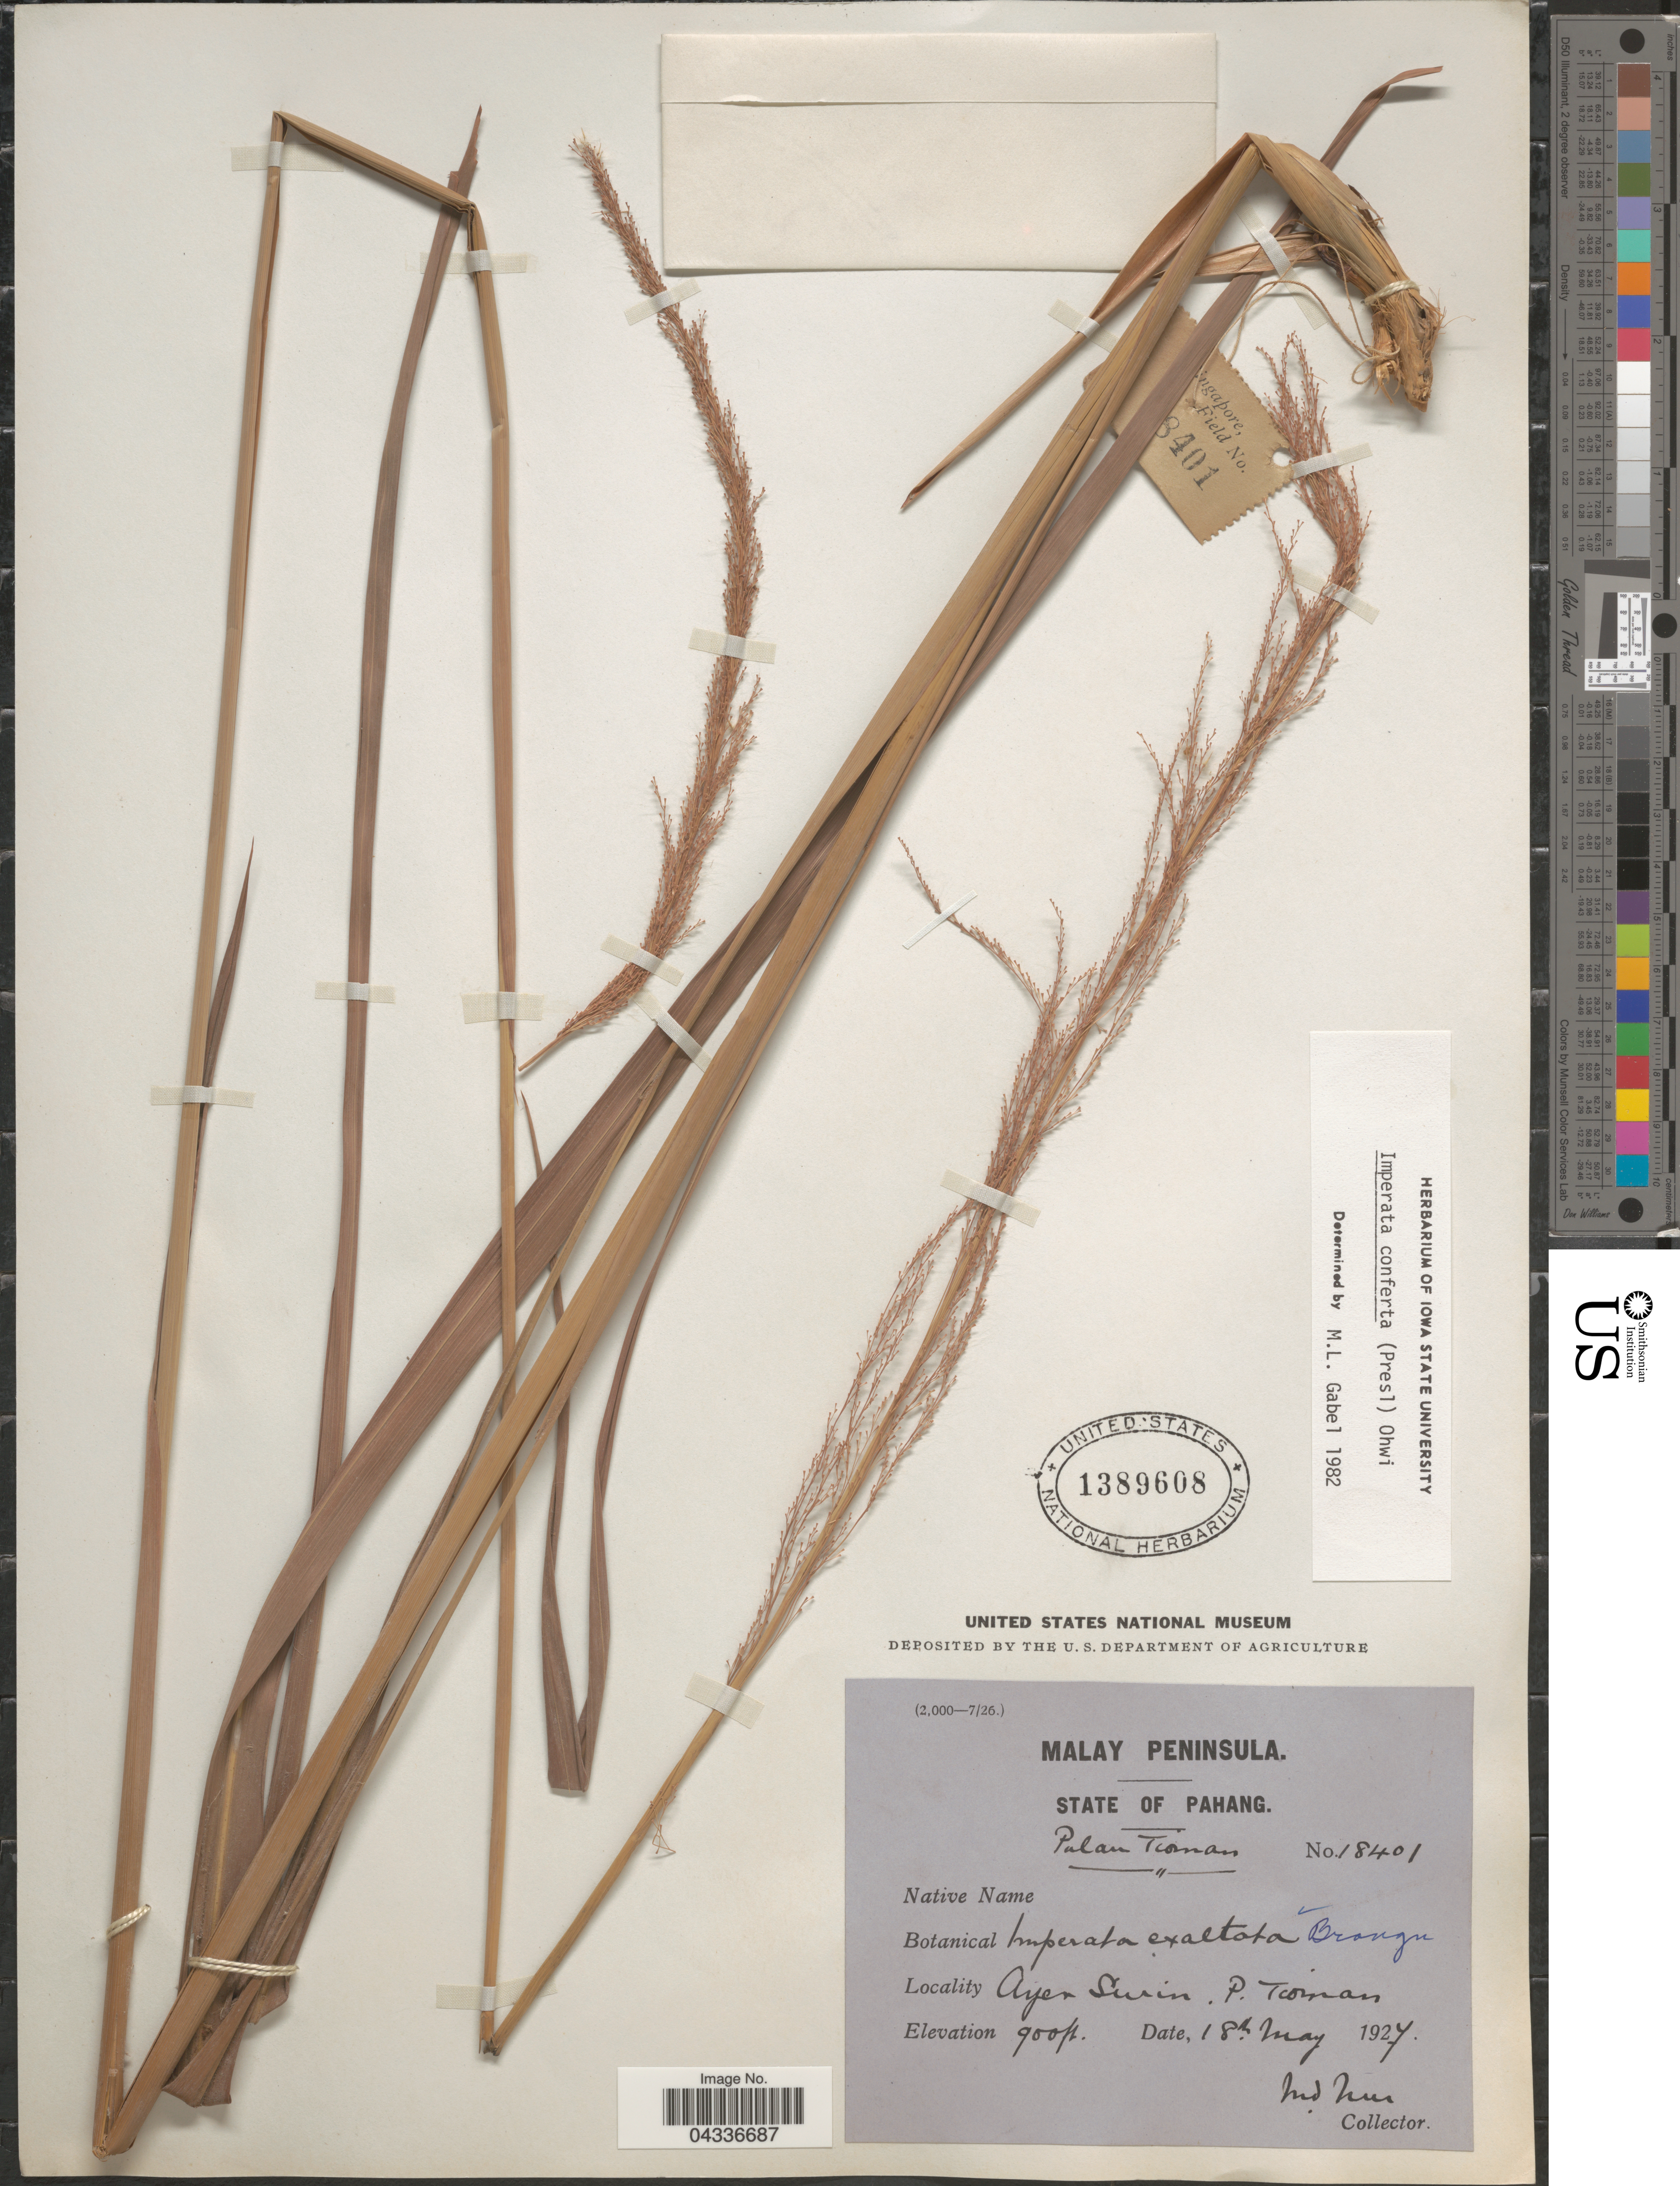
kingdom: Plantae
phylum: Tracheophyta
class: Liliopsida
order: Poales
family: Poaceae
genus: Imperata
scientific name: Imperata conferta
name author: (J. Presl) Ohwi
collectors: M. Nur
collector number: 18401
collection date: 1927-05-18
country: Malaysia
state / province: Pahang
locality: Malay Peninsula. Palau Tioman. Ayer Surin. P. Tioman.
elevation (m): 274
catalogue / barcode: US 1389608